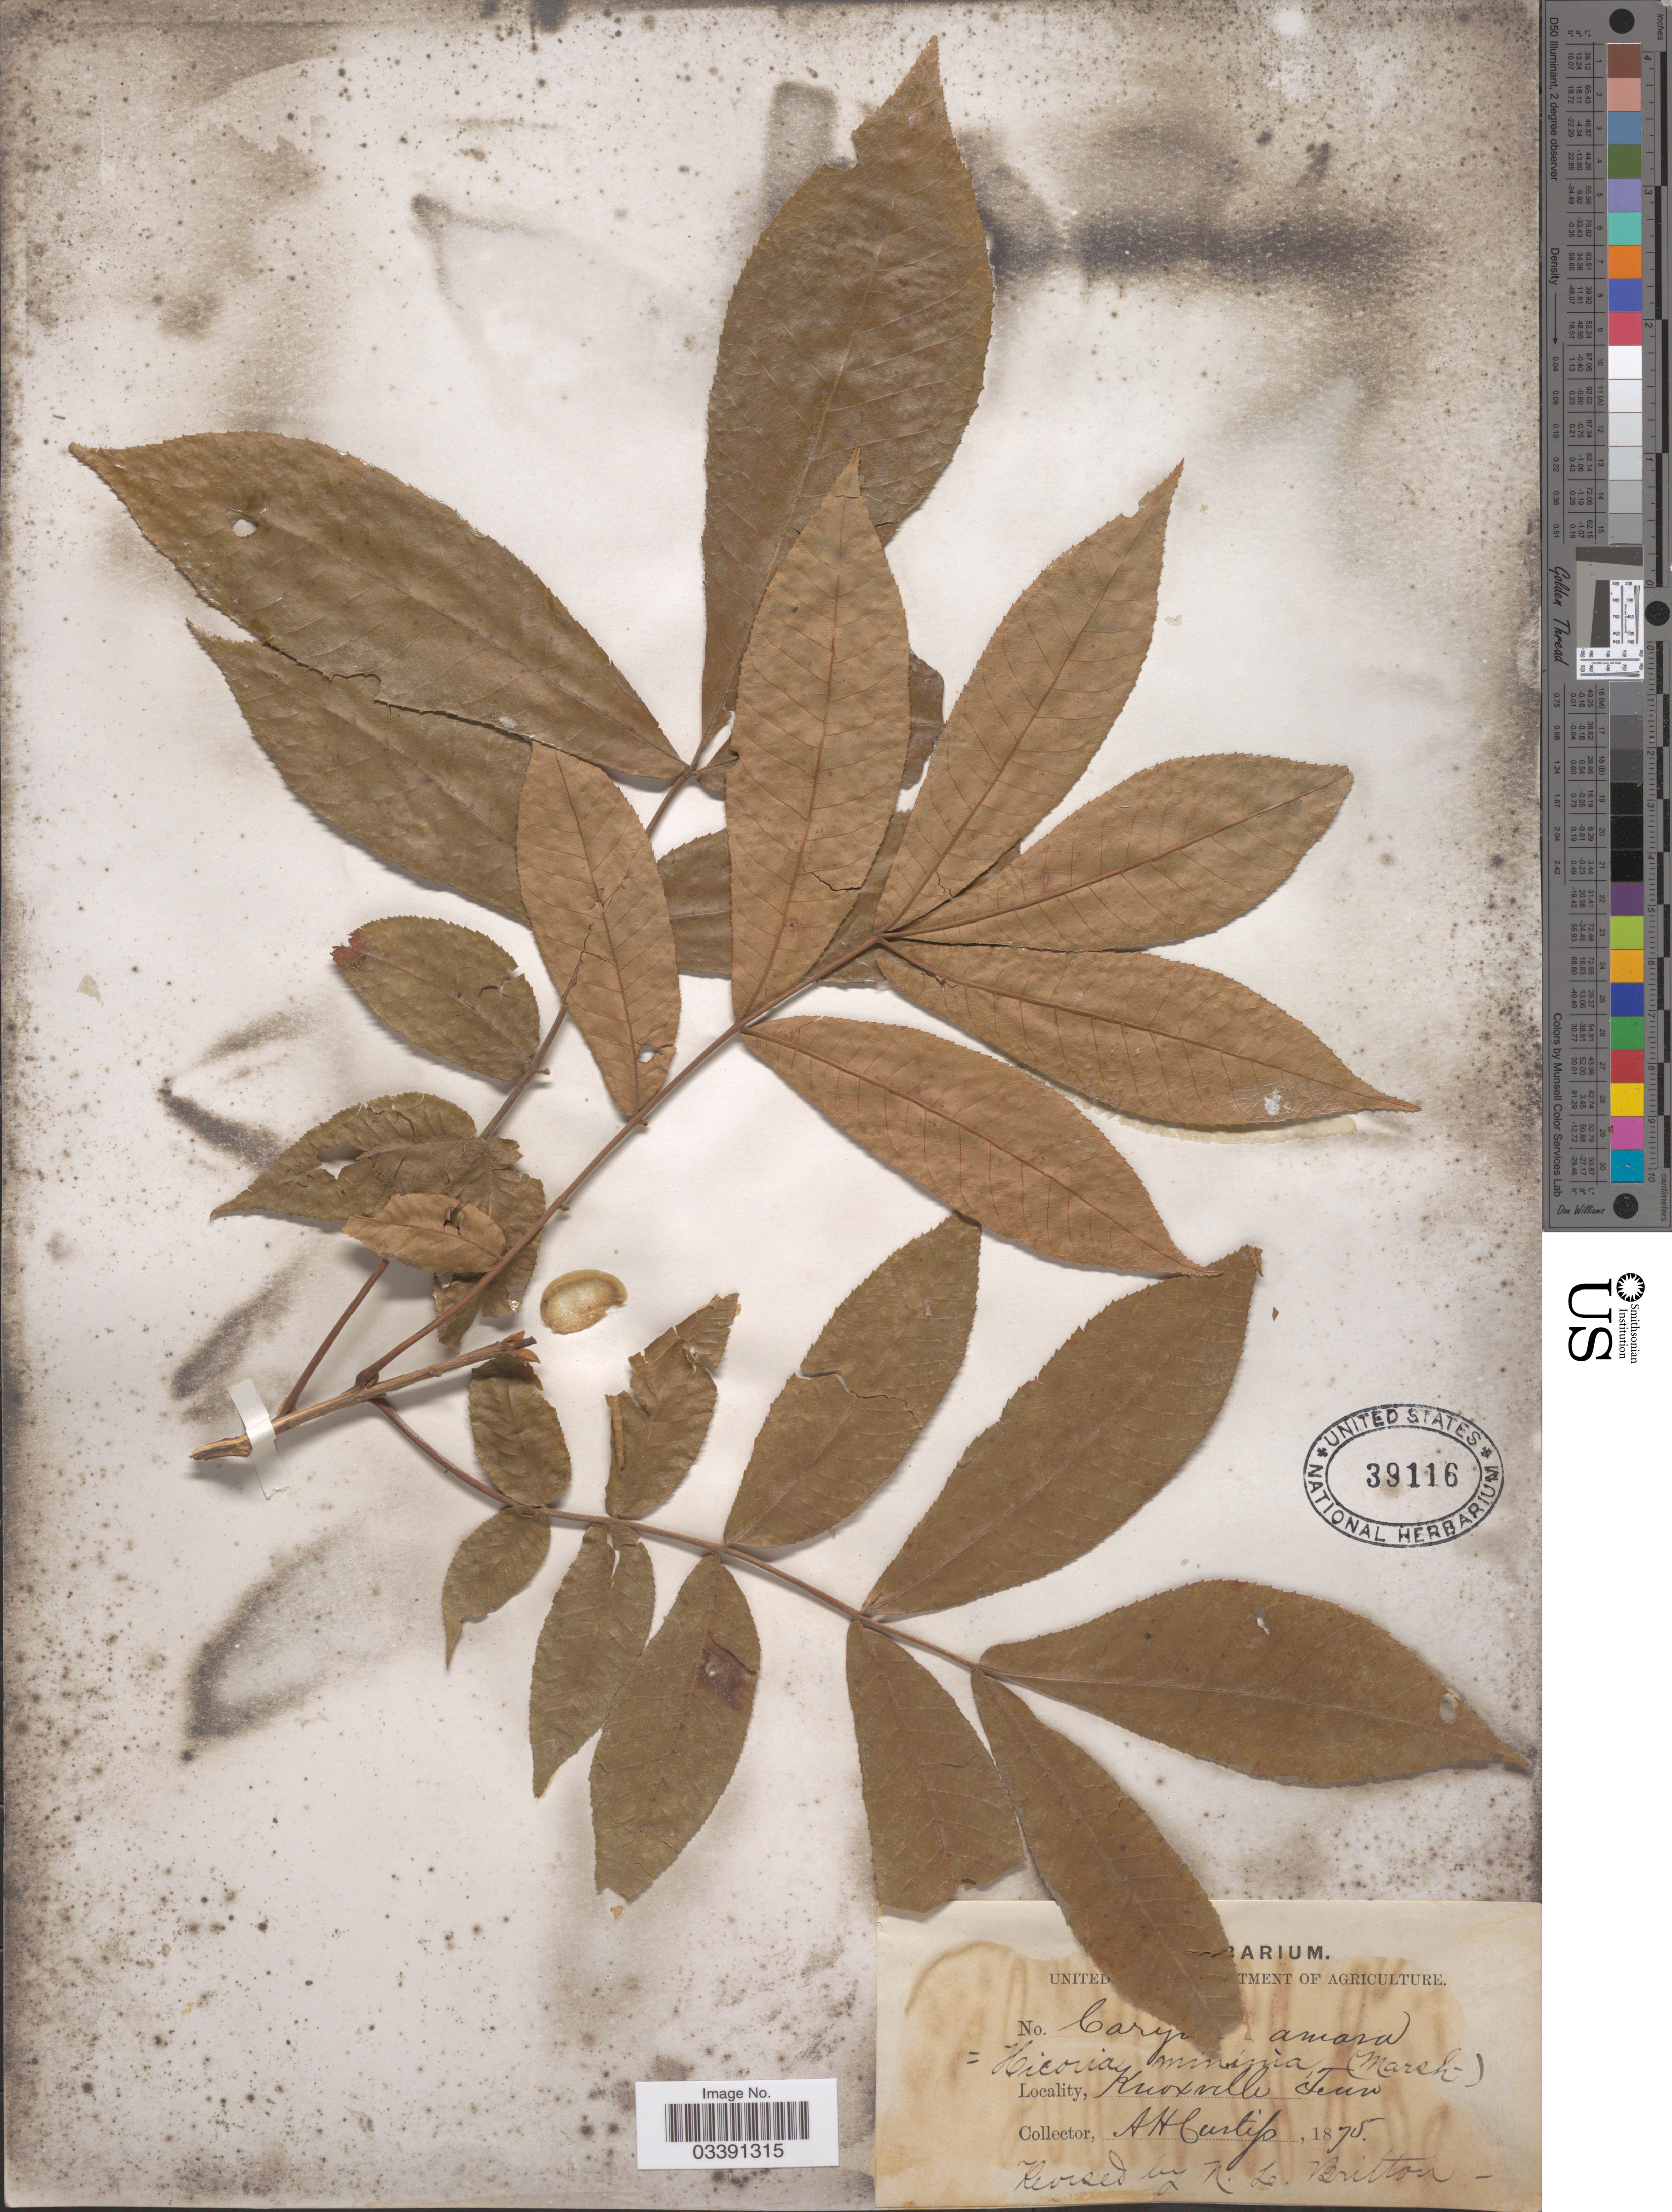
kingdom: Plantae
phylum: Tracheophyta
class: Magnoliopsida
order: Fagales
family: Juglandaceae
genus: Carya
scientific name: Carya cordiformis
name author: (Wangenh.) K. Koch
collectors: A. H. Curtiss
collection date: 1875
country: United States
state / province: Tennessee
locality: Knoxville.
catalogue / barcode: US 39116